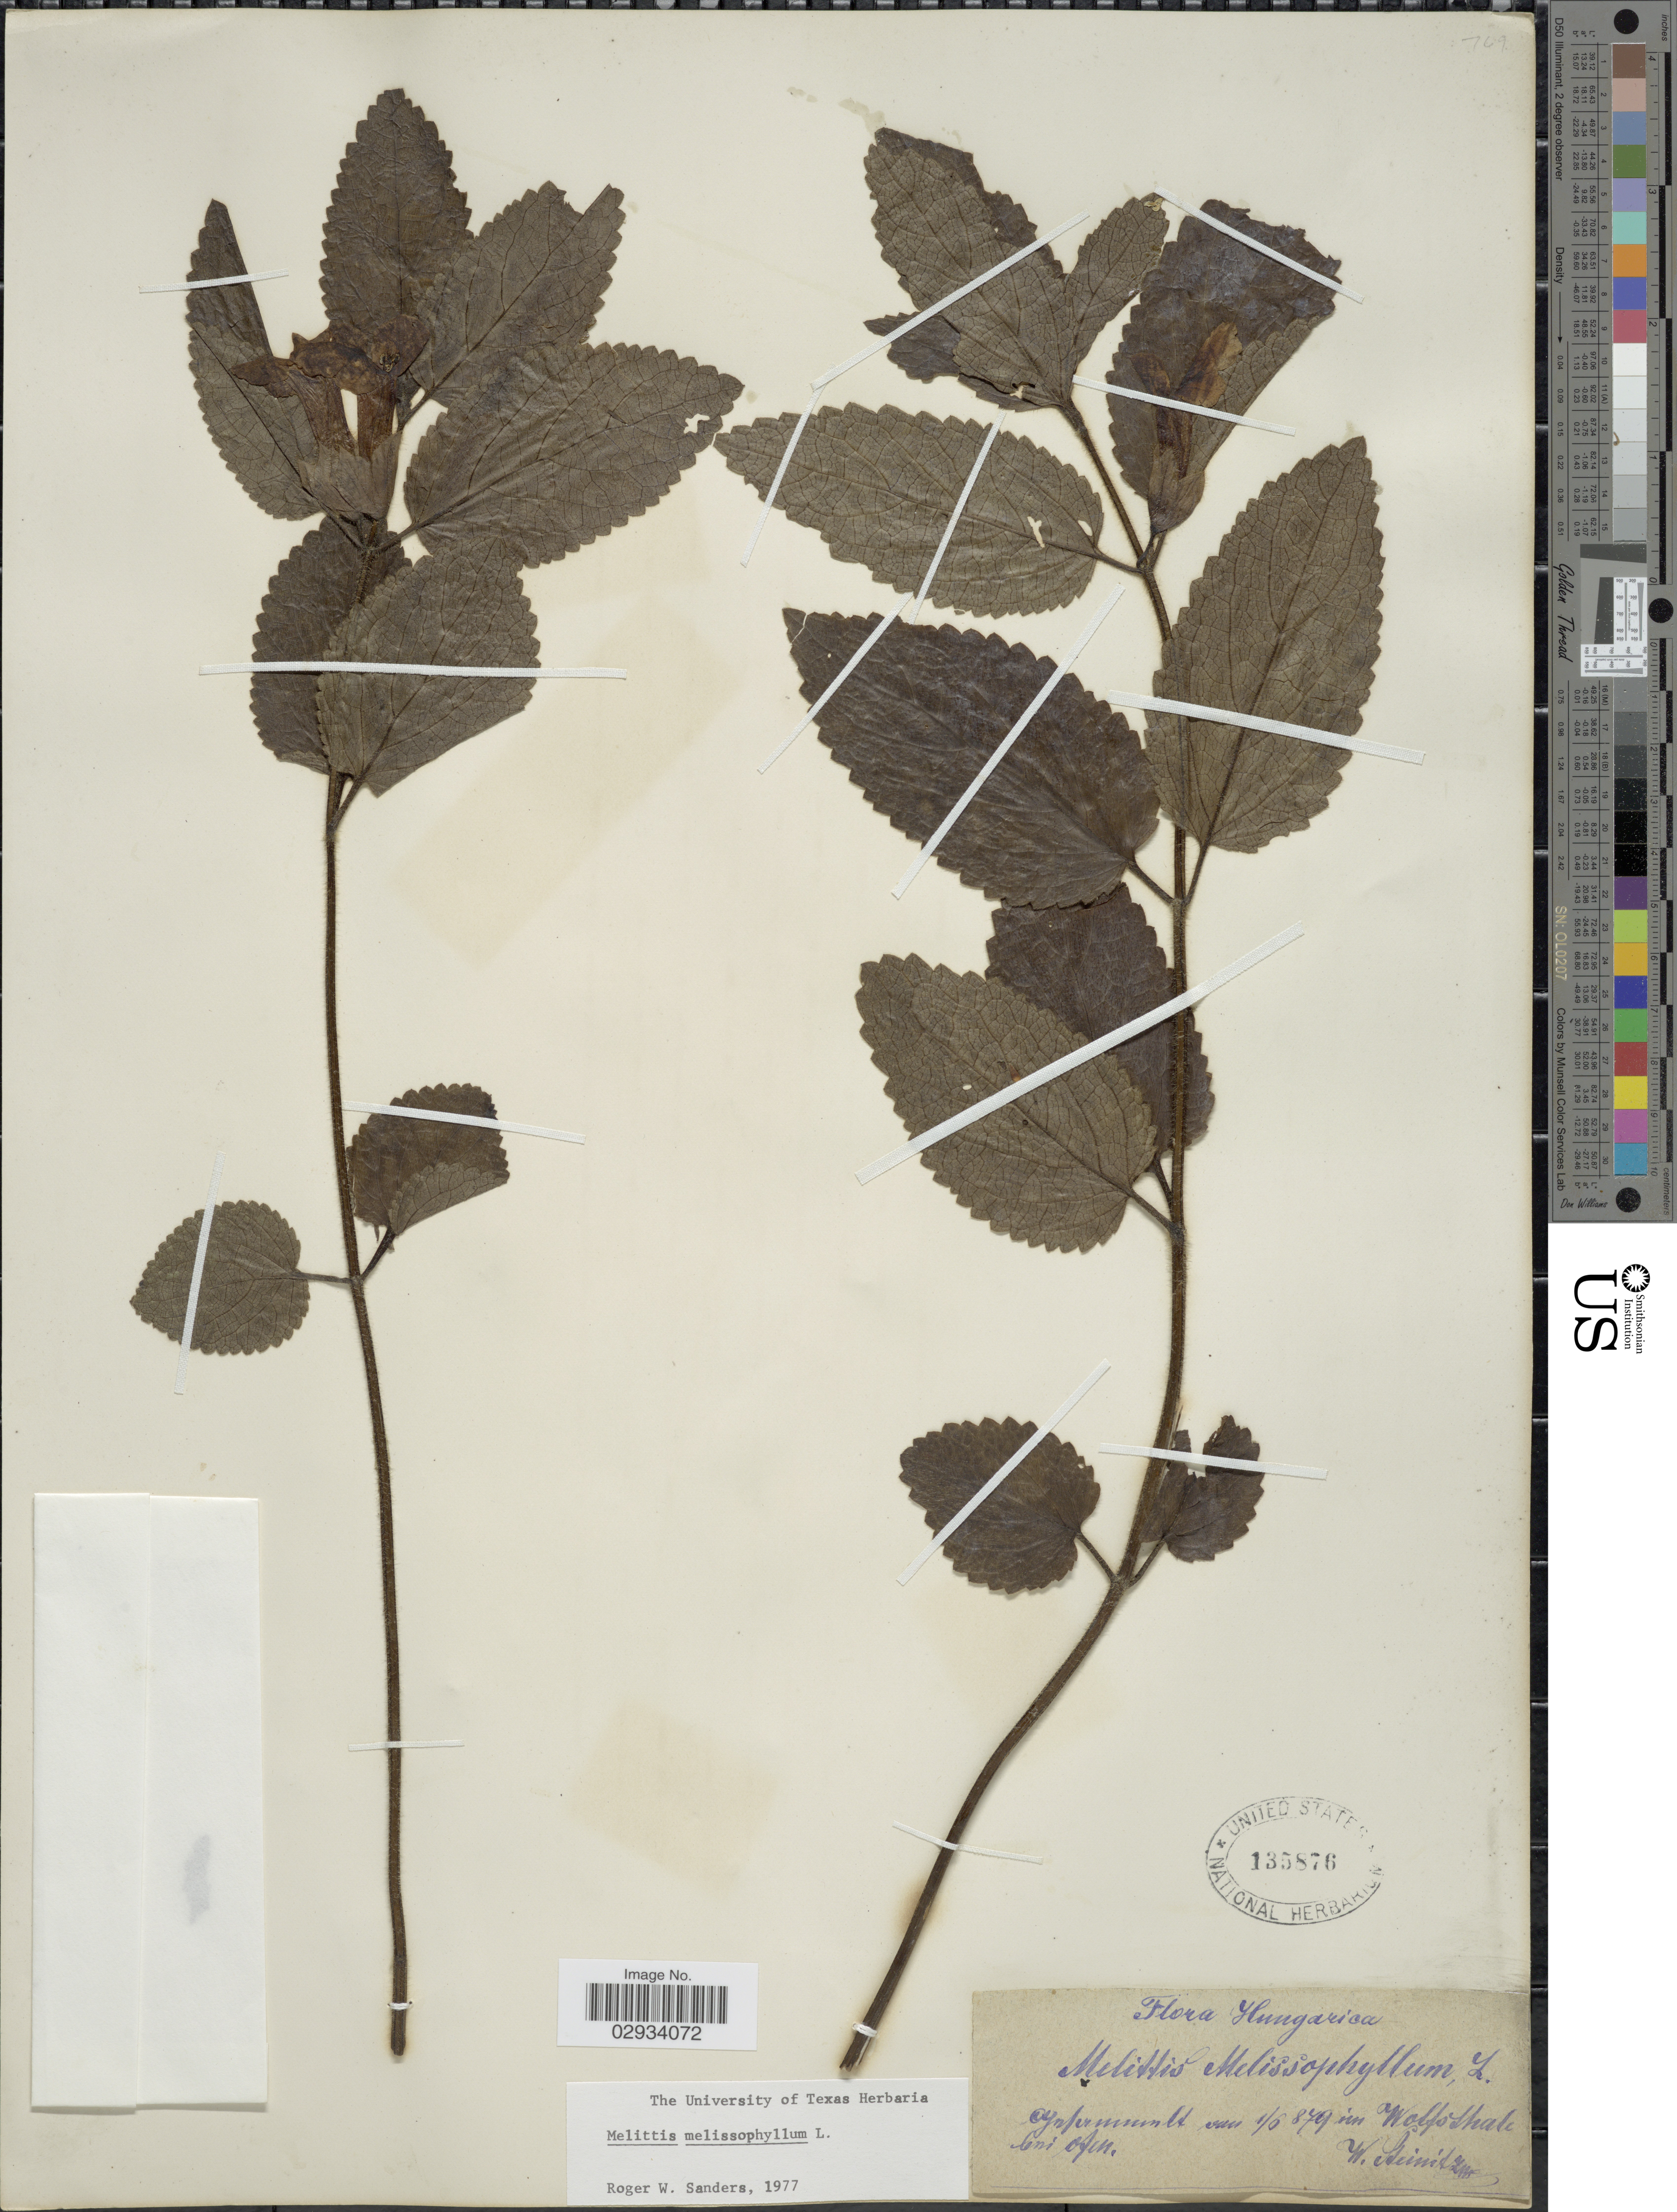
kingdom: Plantae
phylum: Tracheophyta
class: Magnoliopsida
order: Lamiales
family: Lamiaceae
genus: Melittis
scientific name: Melittis melissophyllum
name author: L.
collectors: W. Steinitz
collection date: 1879-06-01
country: Hungary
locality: Im Wolfsthal bei Ofen.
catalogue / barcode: US 135876